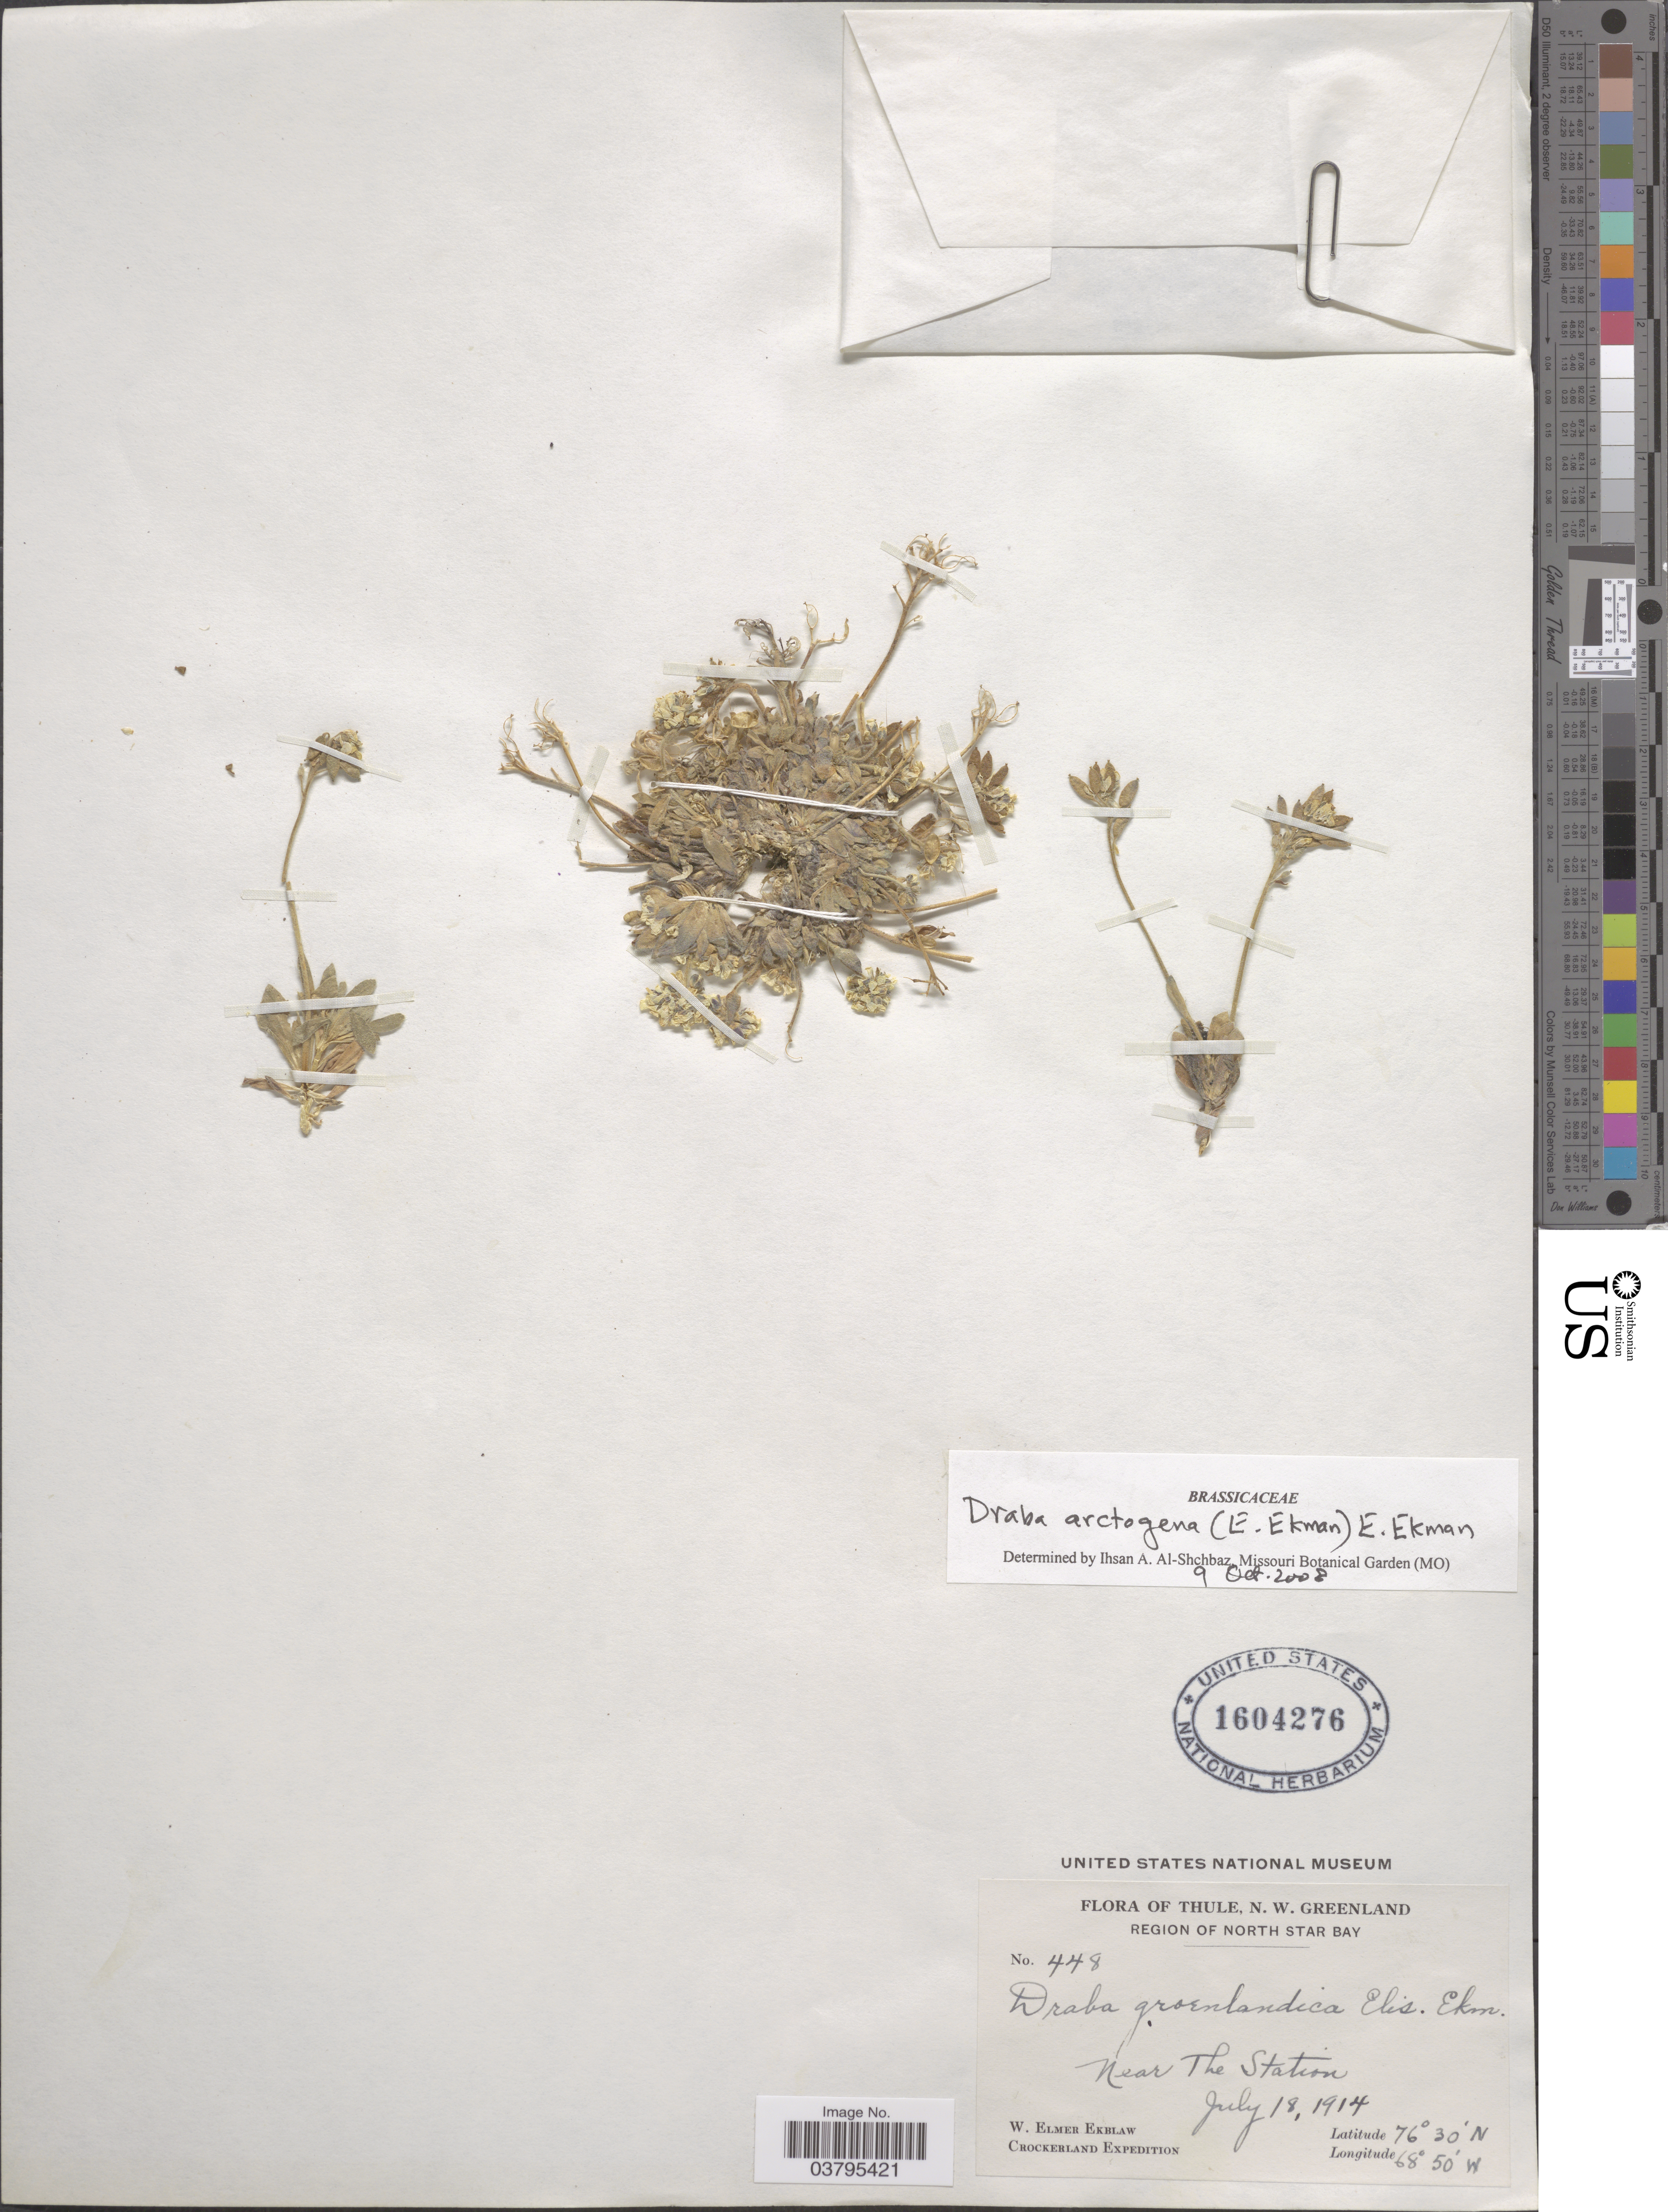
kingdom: Plantae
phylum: Tracheophyta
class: Magnoliopsida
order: Brassicales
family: Brassicaceae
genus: Draba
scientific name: Draba arctogena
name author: (E. Ekman) E. Ekman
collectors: W. Ekblaw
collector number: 448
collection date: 1914-07-18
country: Greenland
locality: Thule, N. W. Greenland. Region of North Star Bay. Near the Station.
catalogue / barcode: US 1604276